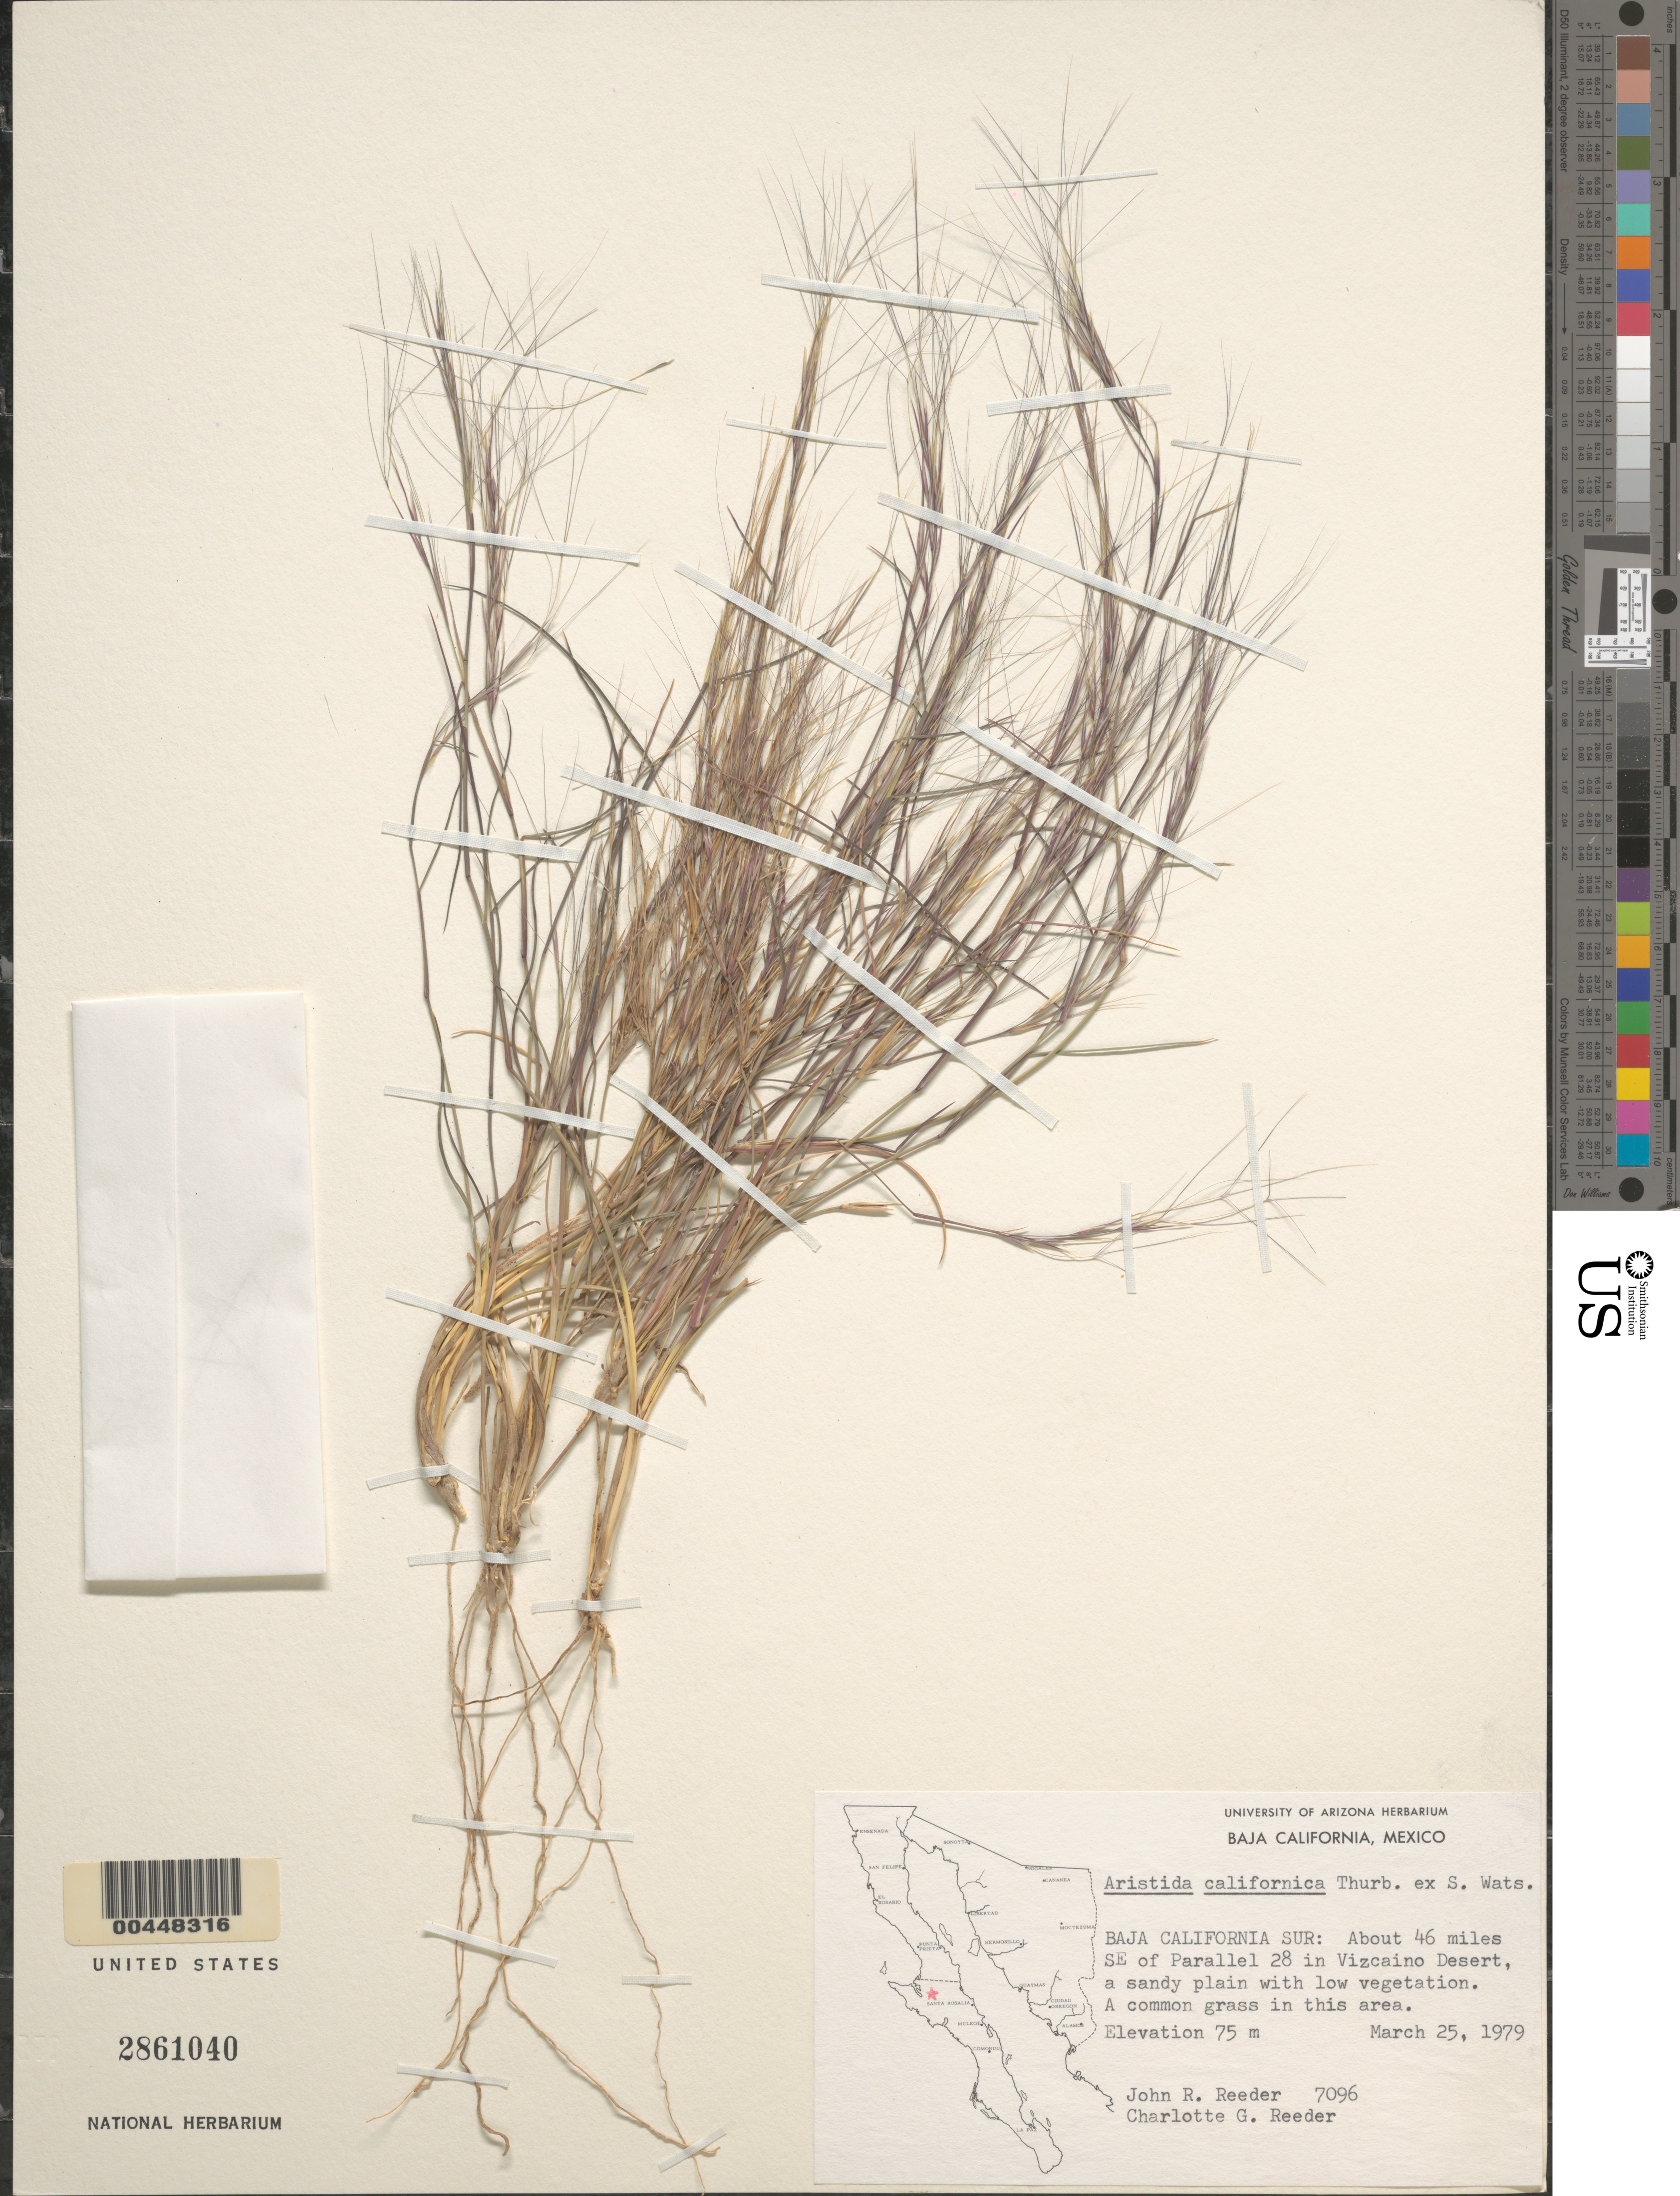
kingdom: Plantae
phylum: Tracheophyta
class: Liliopsida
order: Poales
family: Poaceae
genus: Aristida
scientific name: Aristida californica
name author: Thurb. in S. Watson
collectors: J. R. Reeder & C. G. Reeder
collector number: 7096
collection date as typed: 25 Mar 1979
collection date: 1979-03-25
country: Mexico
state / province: Baja California Sur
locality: About 46 mi SE of Parallel 28 in Vizcaino Desert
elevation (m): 75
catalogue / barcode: US 2861040